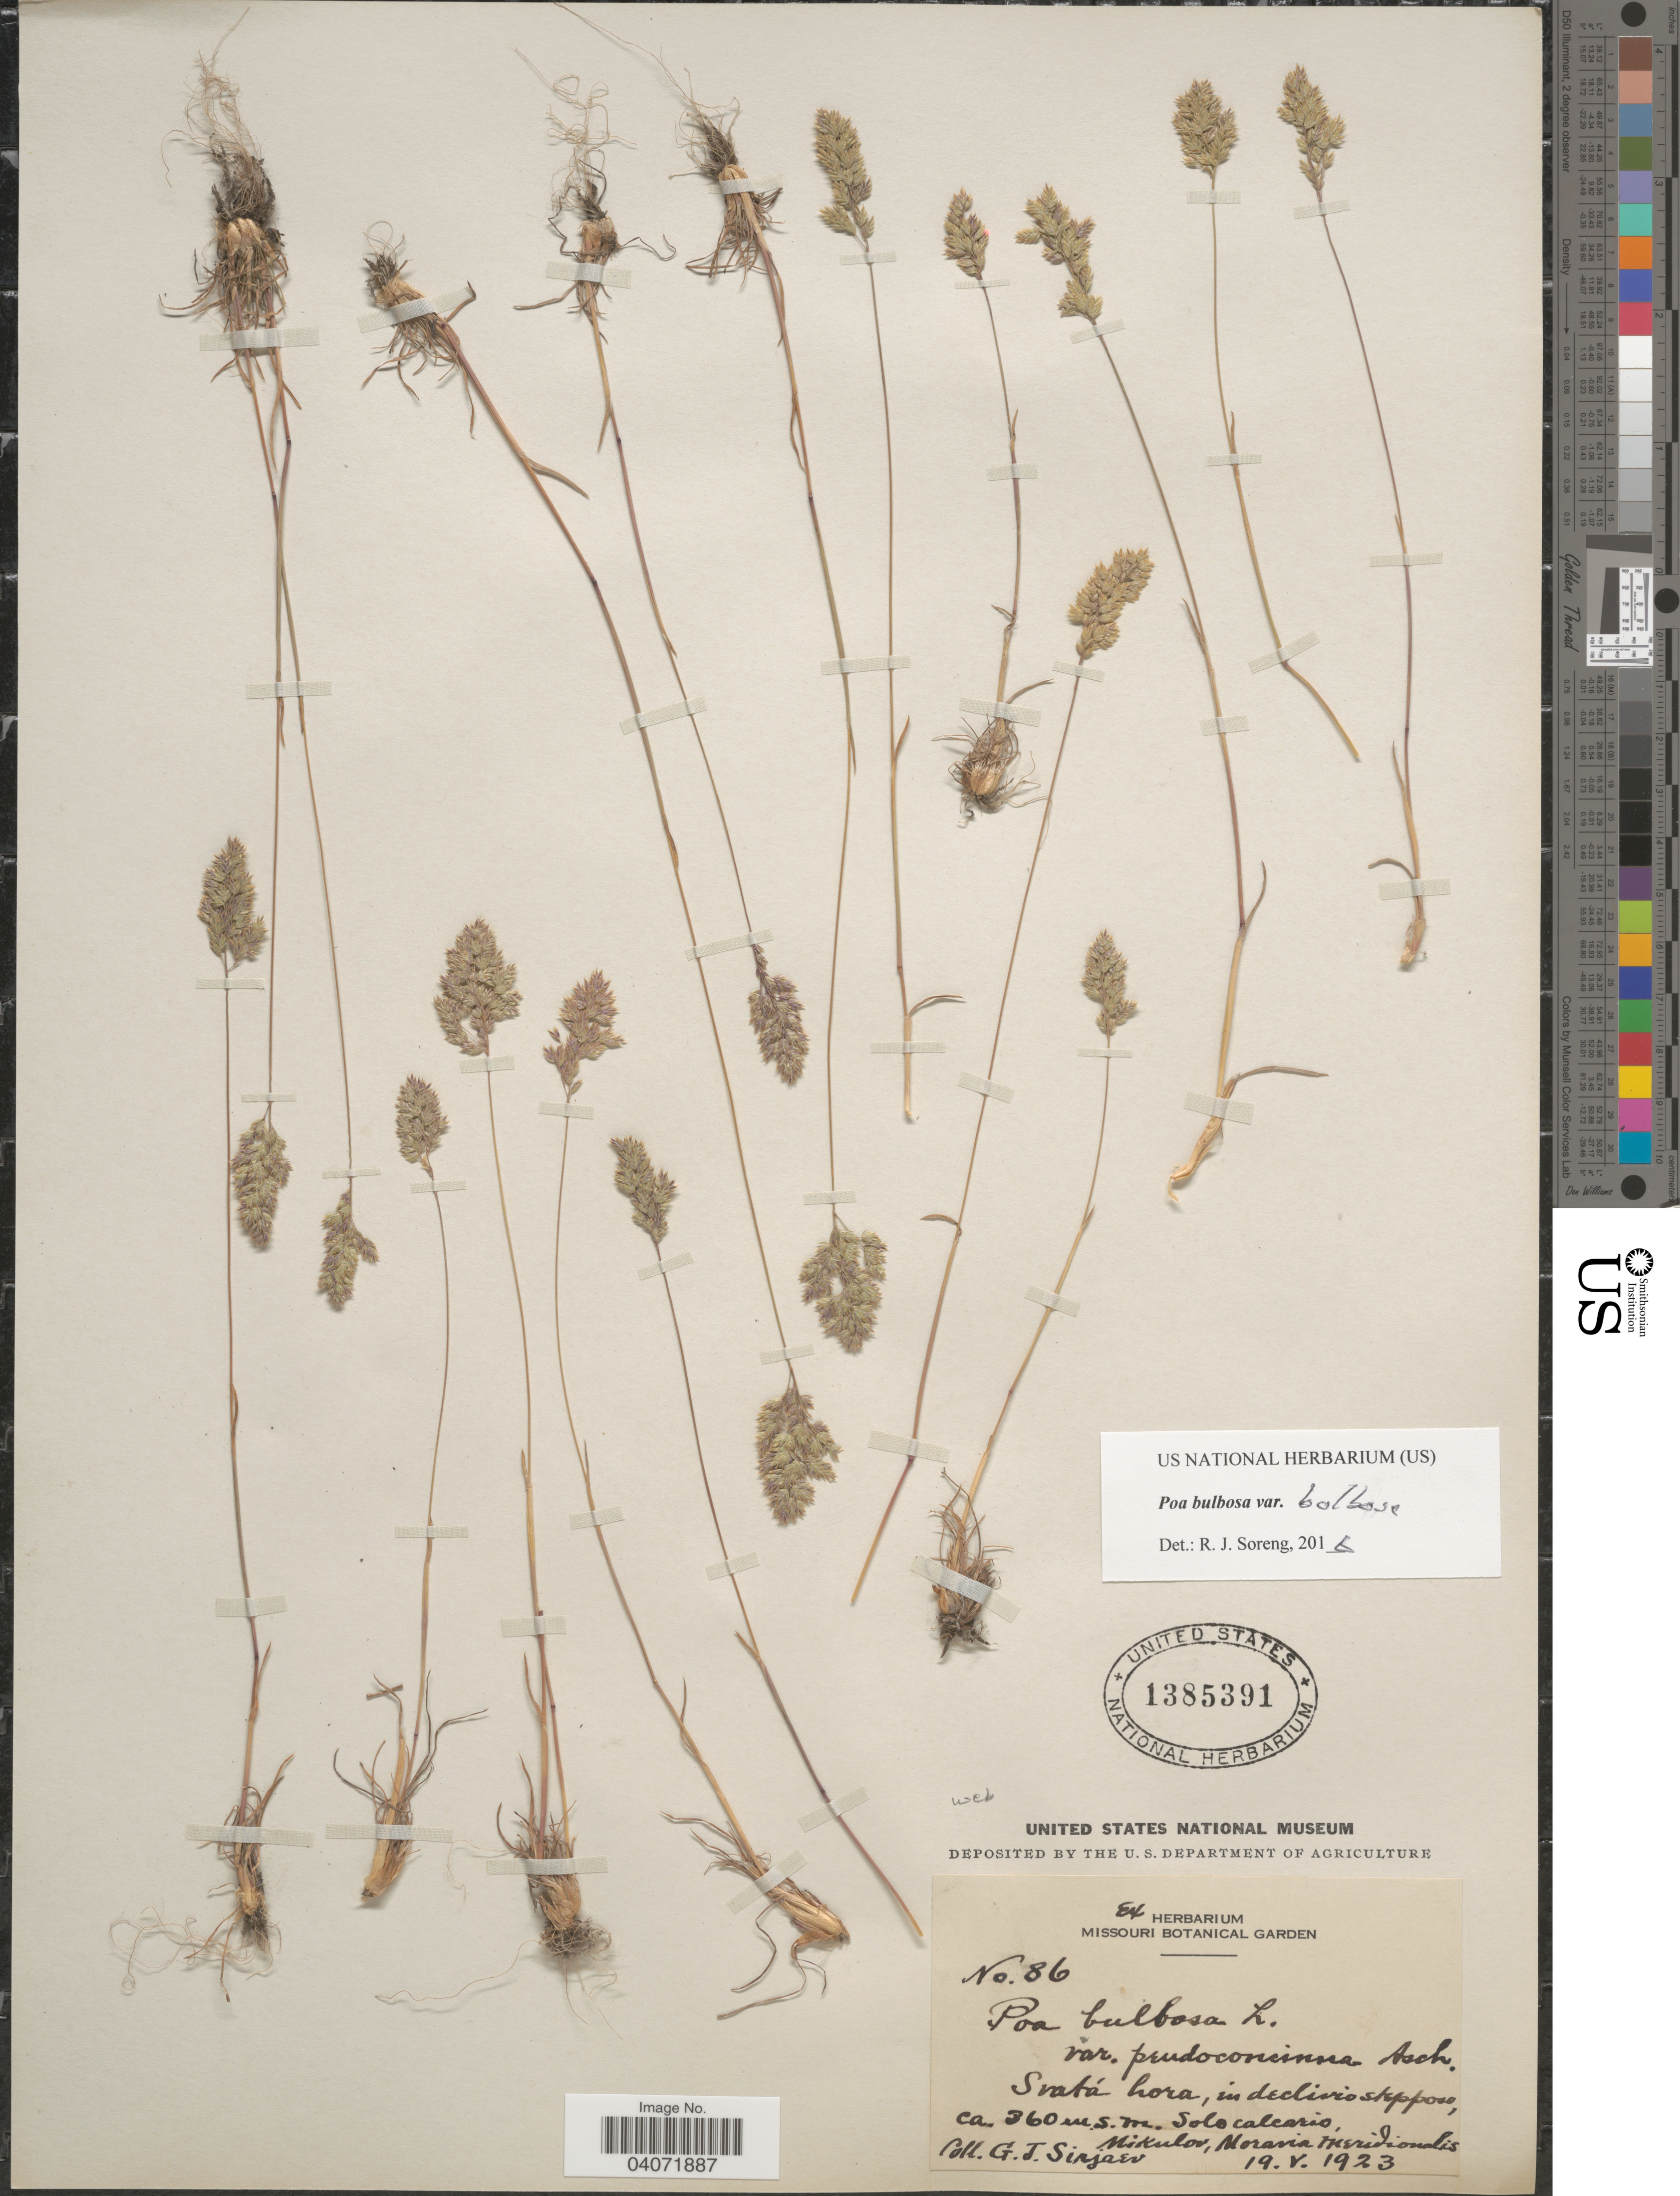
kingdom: Plantae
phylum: Tracheophyta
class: Liliopsida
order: Poales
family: Poaceae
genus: Poa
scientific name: Poa bulbosa subsp. bulbosa var. pseudoconcinna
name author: (Schur) Hegi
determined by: Soreng, Robert J., Research Associate (BOT), Smithsonian Institution - National Museum of Natural History (UNITED STATES)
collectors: G. Sirjaev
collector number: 86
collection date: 1923-05-19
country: Czechia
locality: Svatá hora, in declivio stepposo. Solo calcaris, Nikulov, Moravia Meridionalis.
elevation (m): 360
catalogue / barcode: US 1385391